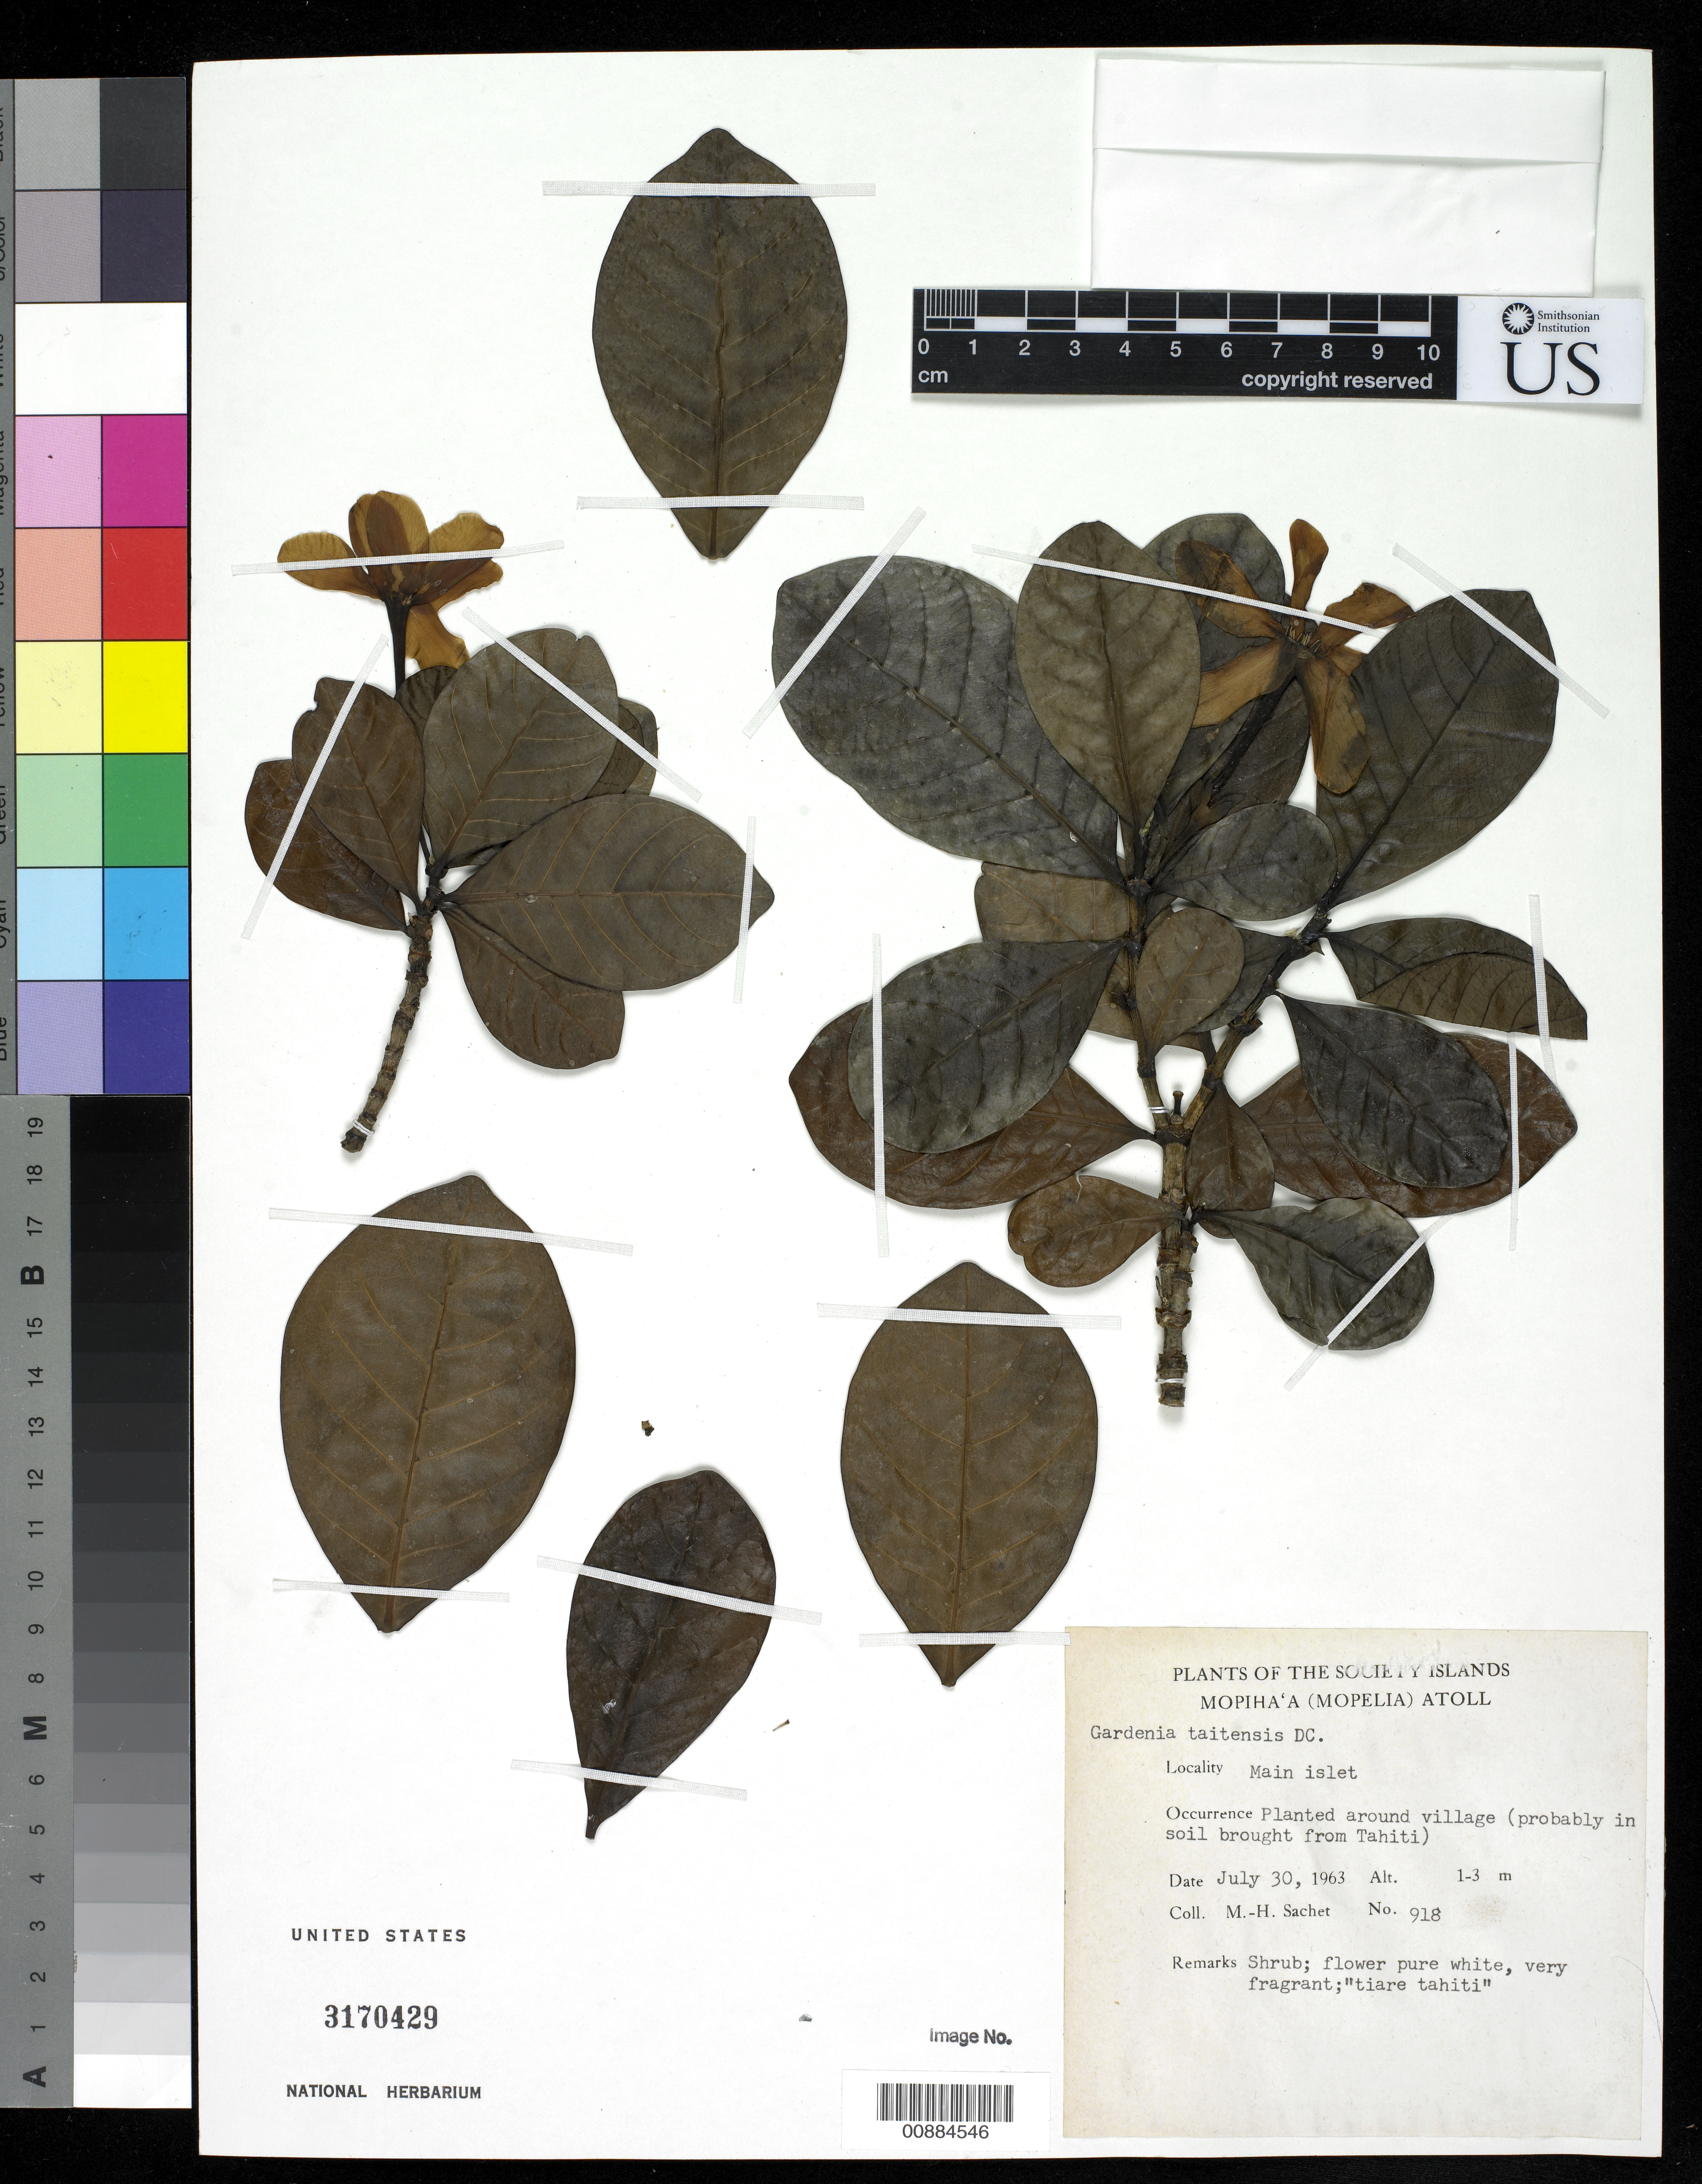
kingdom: Plantae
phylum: Tracheophyta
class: Magnoliopsida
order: Gentianales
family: Rubiaceae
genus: Gardenia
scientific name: Gardenia taitensis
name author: DC.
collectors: M.-H. Sachet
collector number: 918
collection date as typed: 30 Jul 1963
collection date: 1963-07-30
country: French Polynesia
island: Maupihaa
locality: Mopiha'a (Mopelia) Atoll. Main islet.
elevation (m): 1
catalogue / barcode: US 3170429